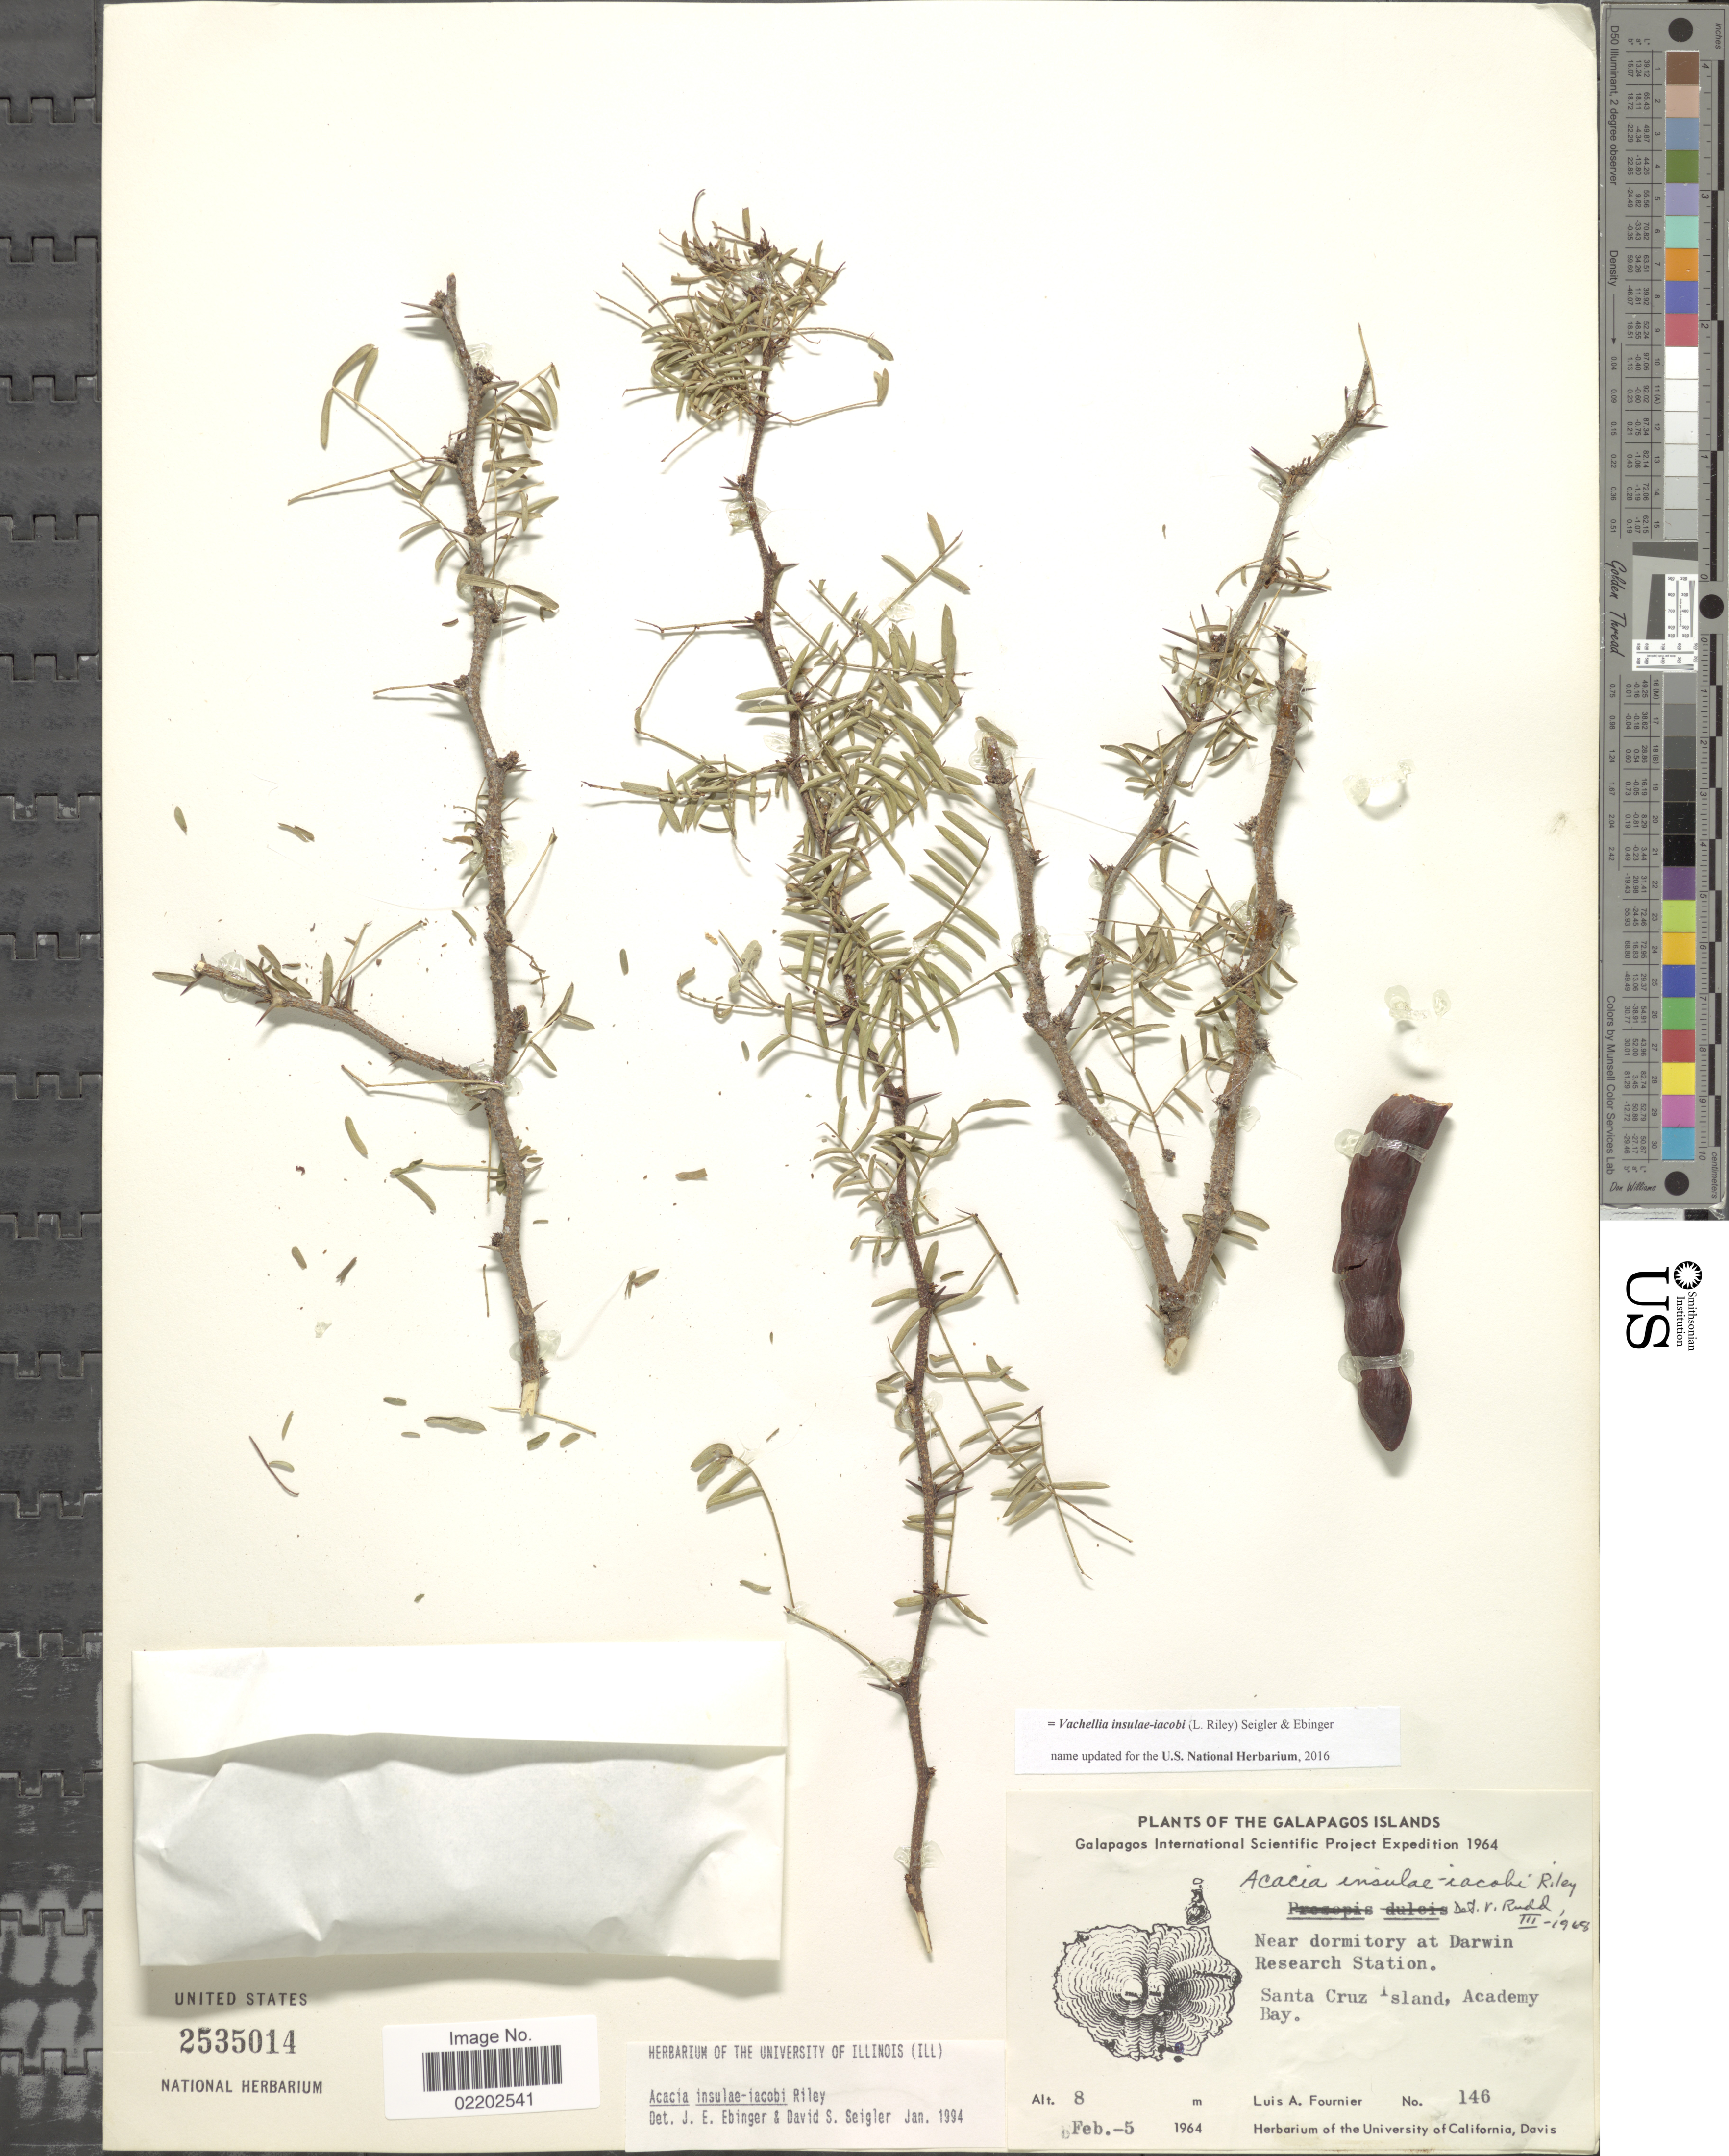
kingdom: Plantae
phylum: Tracheophyta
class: Magnoliopsida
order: Fabales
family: Fabaceae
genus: Vachellia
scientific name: Vachellia insulae-iacobi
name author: (Riley) Seigler & Ebinger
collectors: L. A. Fournier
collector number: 146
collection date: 1964-02-05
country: Ecuador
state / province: Colón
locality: Galapagos Islands, near domitory at Darwin Research Station, Santa Cruz Island, Academy Bay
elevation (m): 8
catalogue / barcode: US 2535014